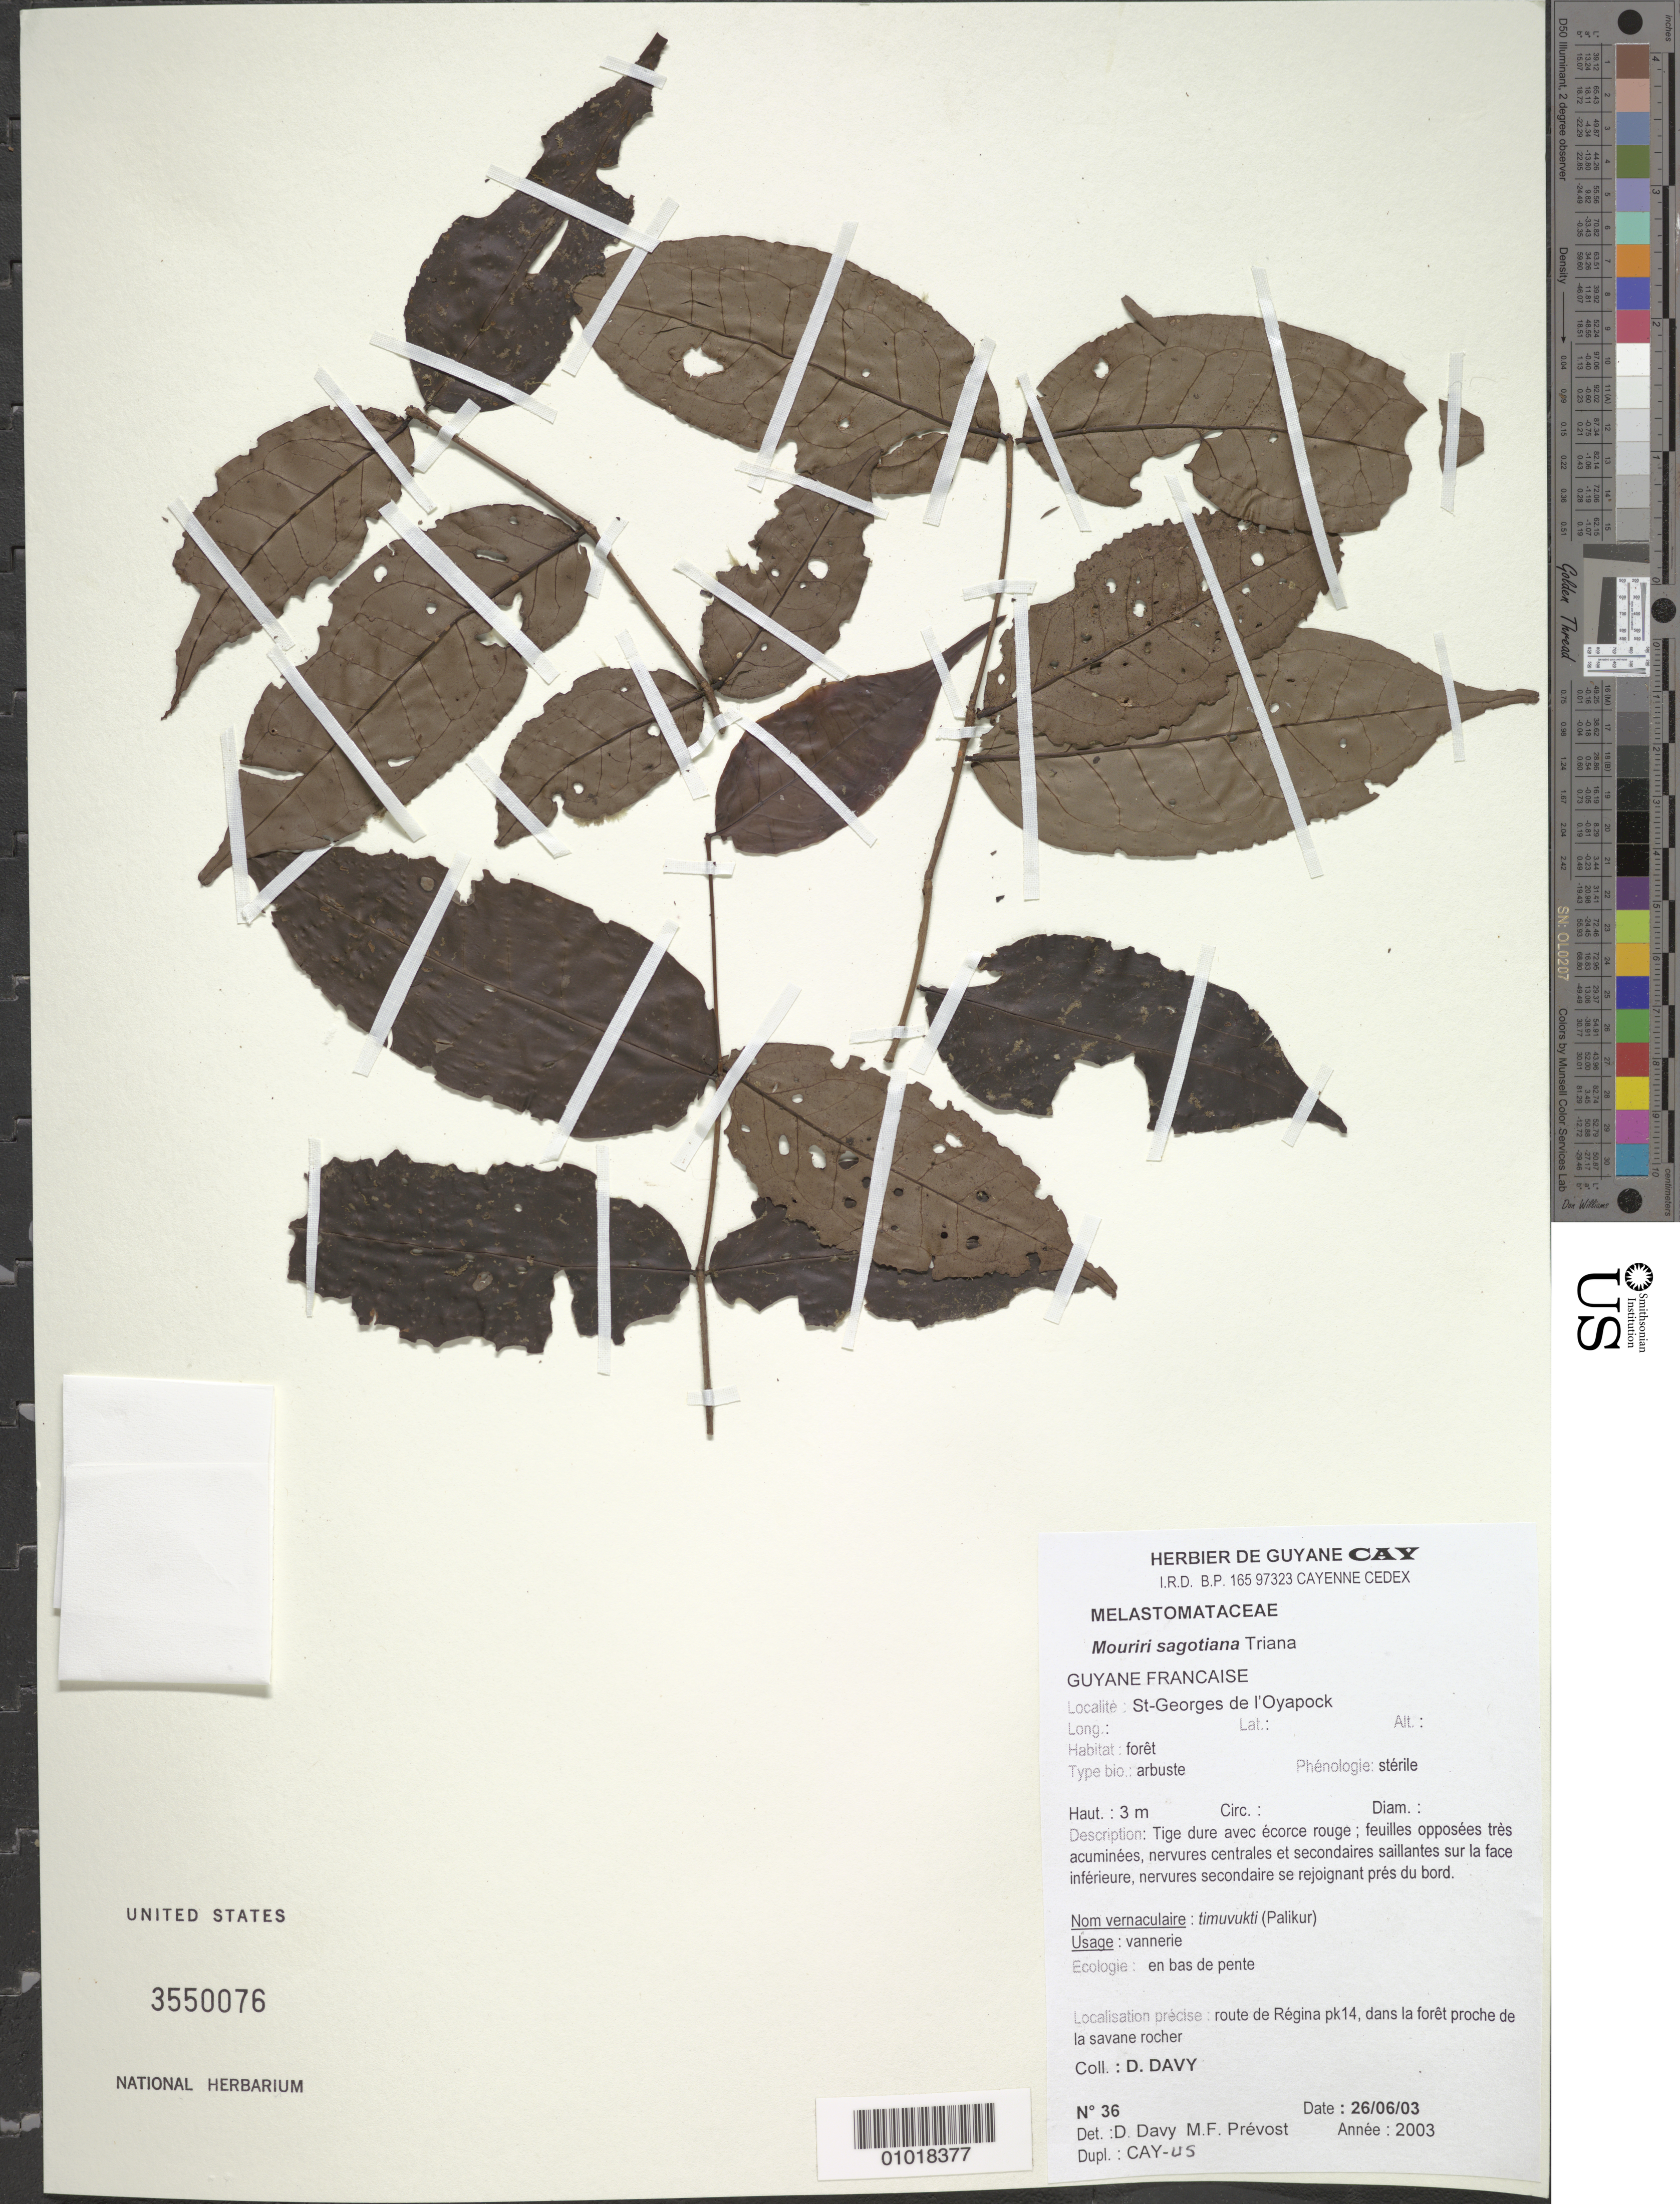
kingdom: Plantae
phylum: Tracheophyta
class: Magnoliopsida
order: Myrtales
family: Melastomataceae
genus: Mouriri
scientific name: Mouriri sagotiana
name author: Triana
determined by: Davy, D.; Prévost, M.-F.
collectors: D. Davy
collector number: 36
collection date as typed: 26-Jun-03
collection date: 2003-06-26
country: French Guiana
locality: St. Georges de l'Oyapock. Route de Régina pk14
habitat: En bas de pente. Dans la foret proche de la savane rocher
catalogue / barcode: US 3550076